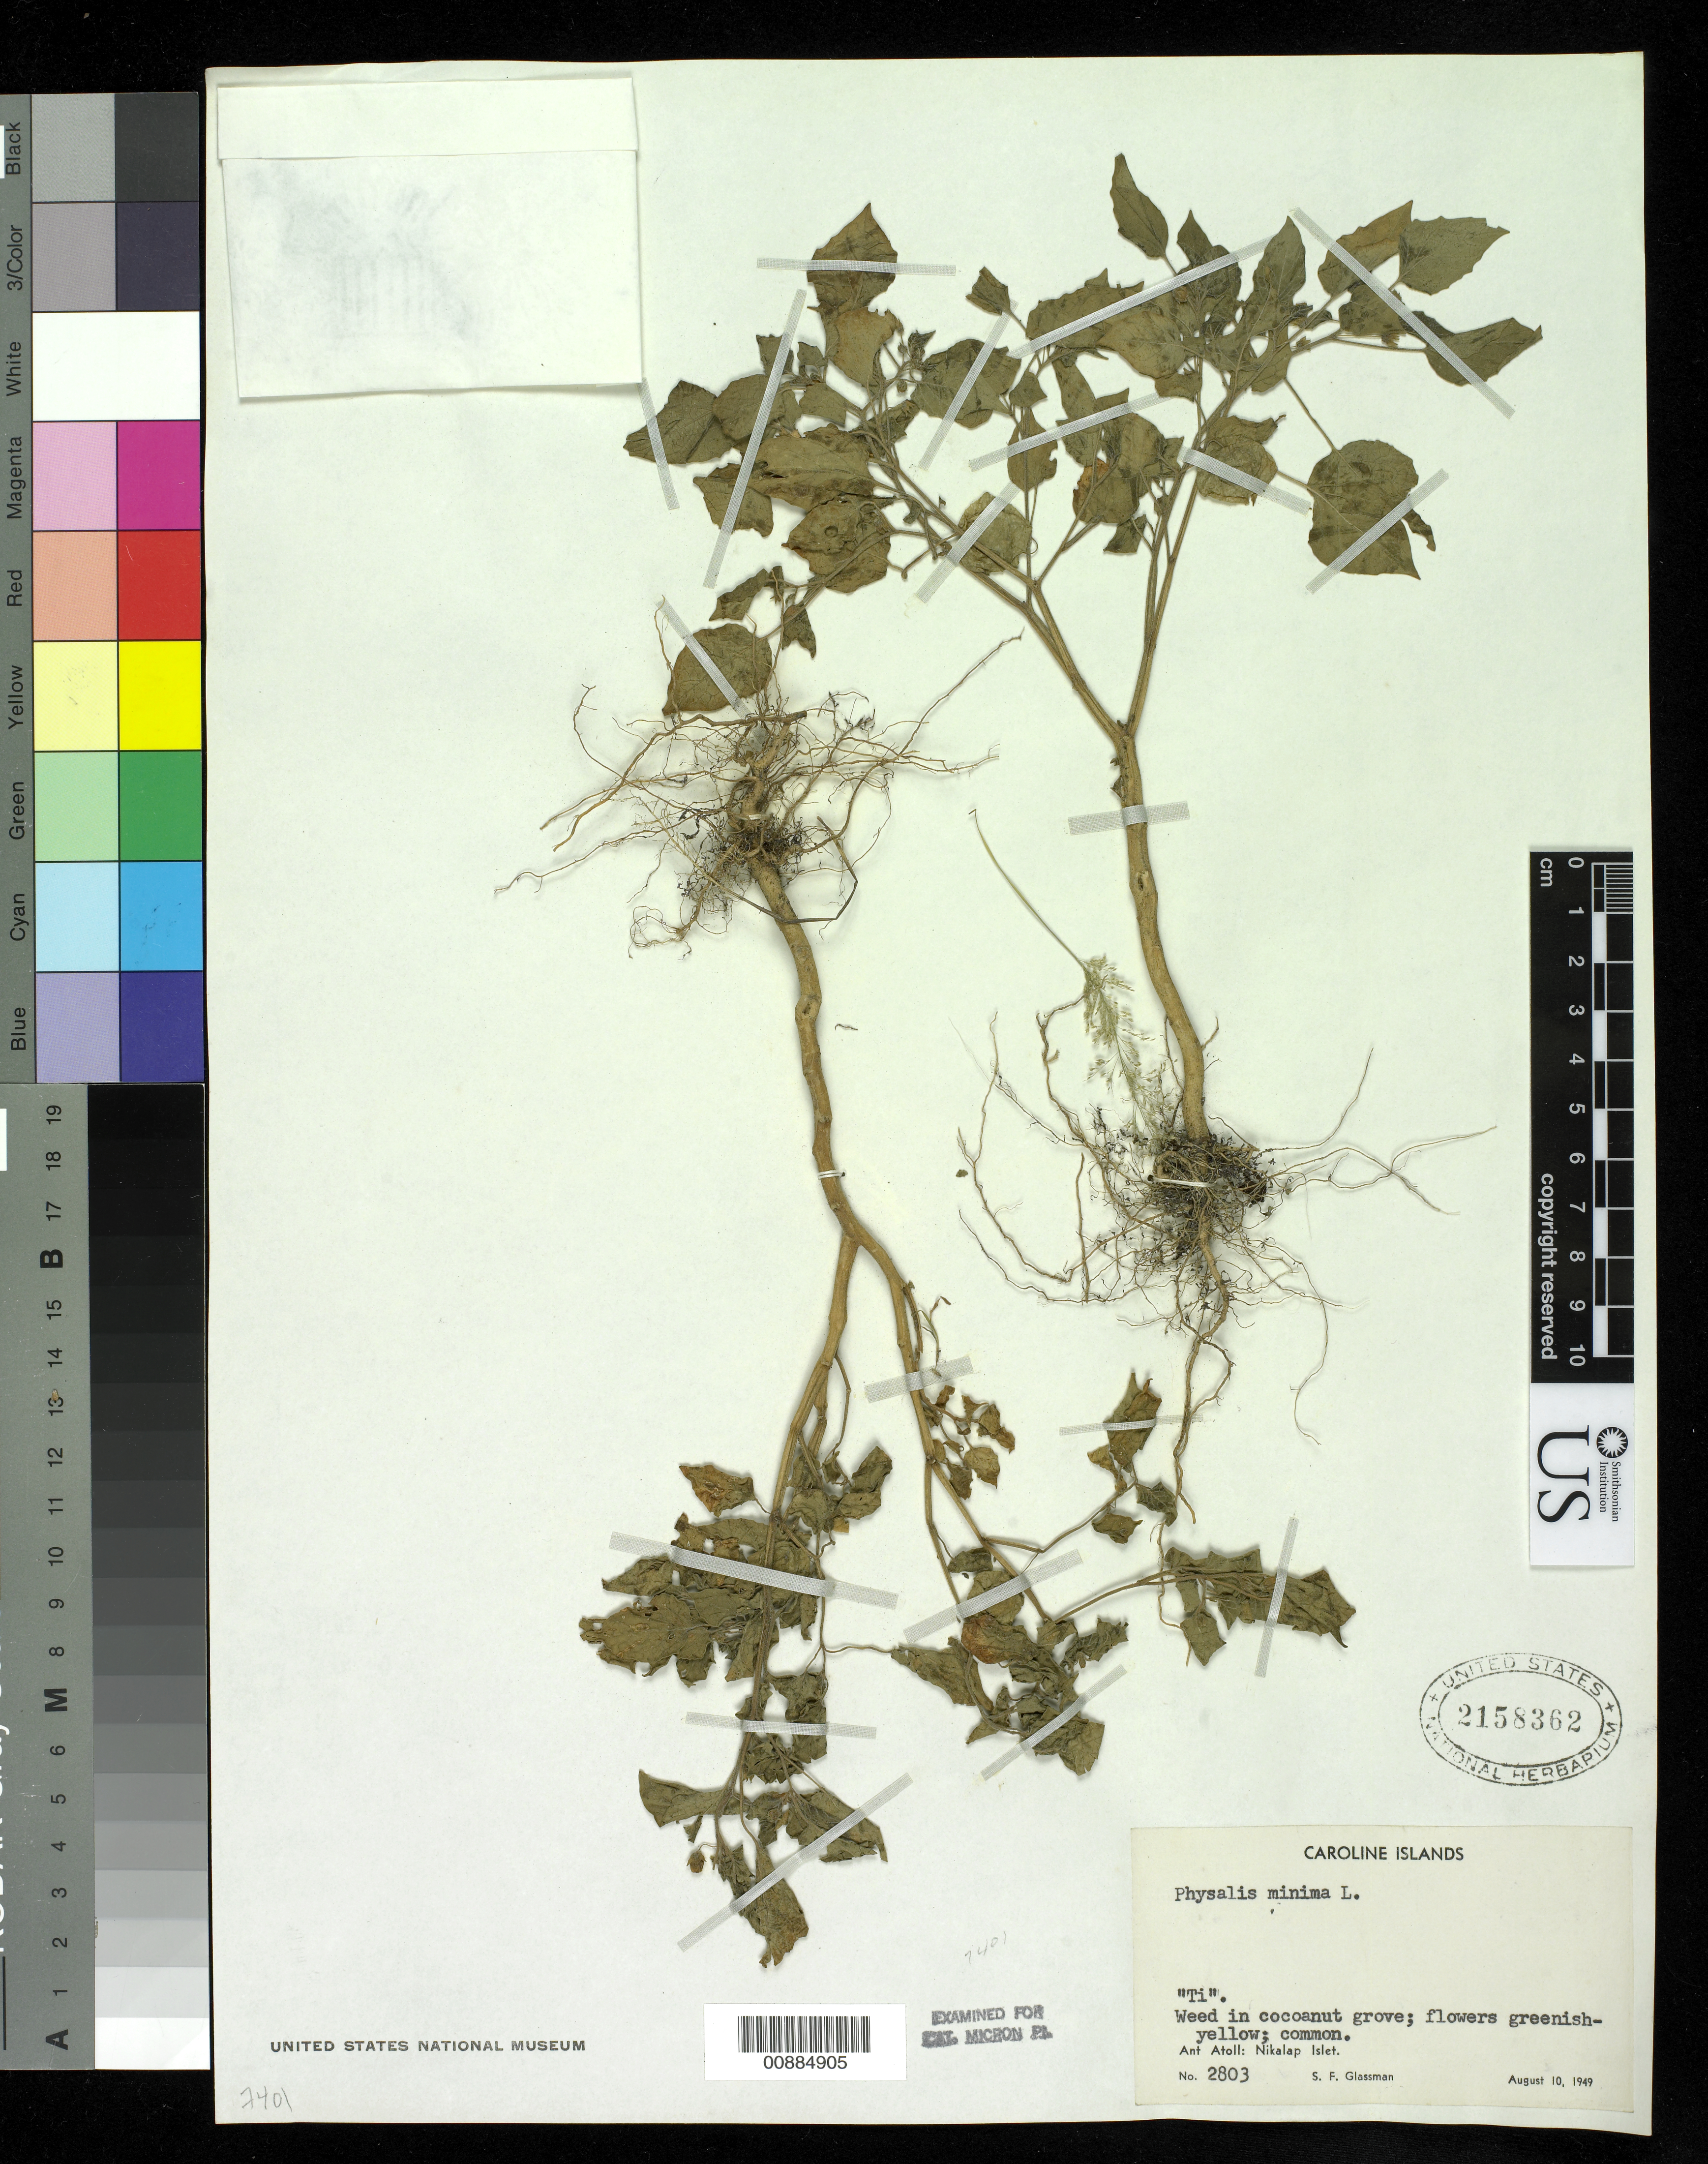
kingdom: Plantae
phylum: Tracheophyta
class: Magnoliopsida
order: Solanales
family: Solanaceae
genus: Physalis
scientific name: Physalis minima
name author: L.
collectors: S. F. Glassman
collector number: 2803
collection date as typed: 10 Aug 1949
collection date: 1949-08-10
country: Micronesia, Federated States of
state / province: Pohnpei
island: Ant Atoll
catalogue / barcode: US 2158362